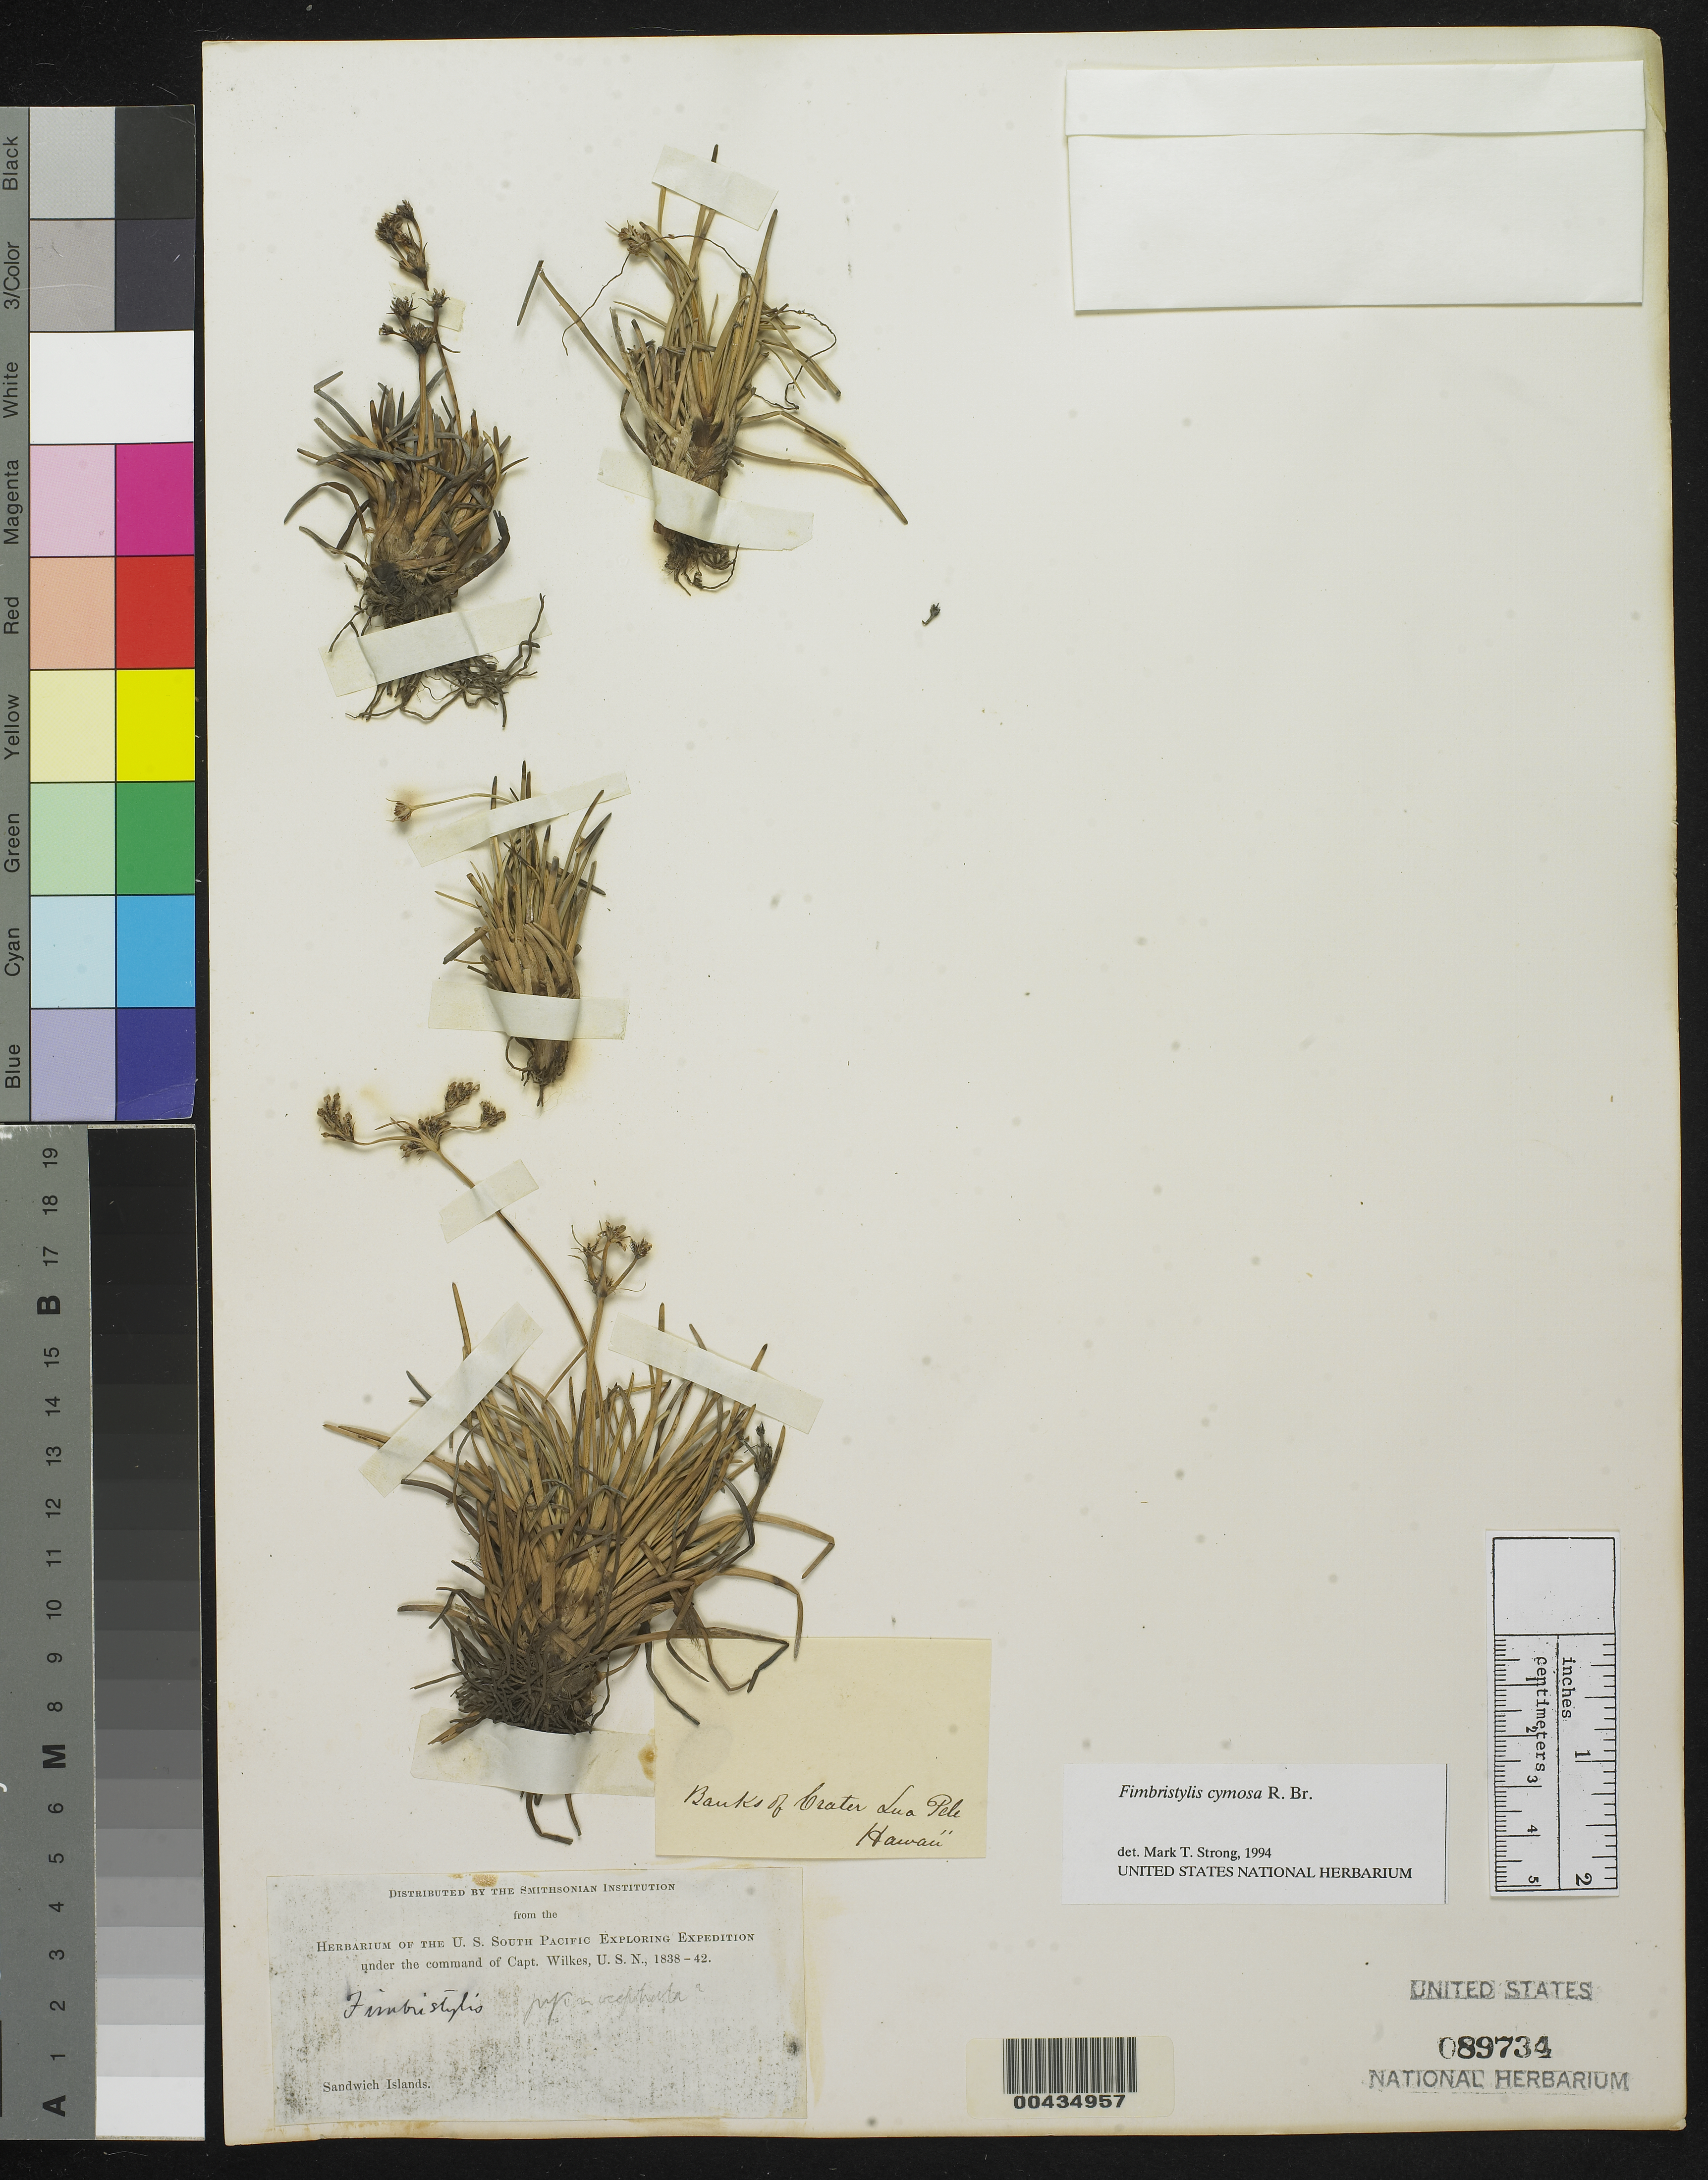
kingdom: Plantae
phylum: Tracheophyta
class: Liliopsida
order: Poales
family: Cyperaceae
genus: Fimbristylis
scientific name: Fimbristylis cymosa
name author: R. Br.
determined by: Strong, M. T., (US), Smithsonian Institution - National Museum of Natural History (UNITED STATES)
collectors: Wilkes Explor. Exped.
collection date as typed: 1838 to -- --- 1842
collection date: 1838/1842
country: United States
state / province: Hawaii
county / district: Hawaii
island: Hawaii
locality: Sandwich Islands, Banks of Crater Lua Pele.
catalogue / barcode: US 89734